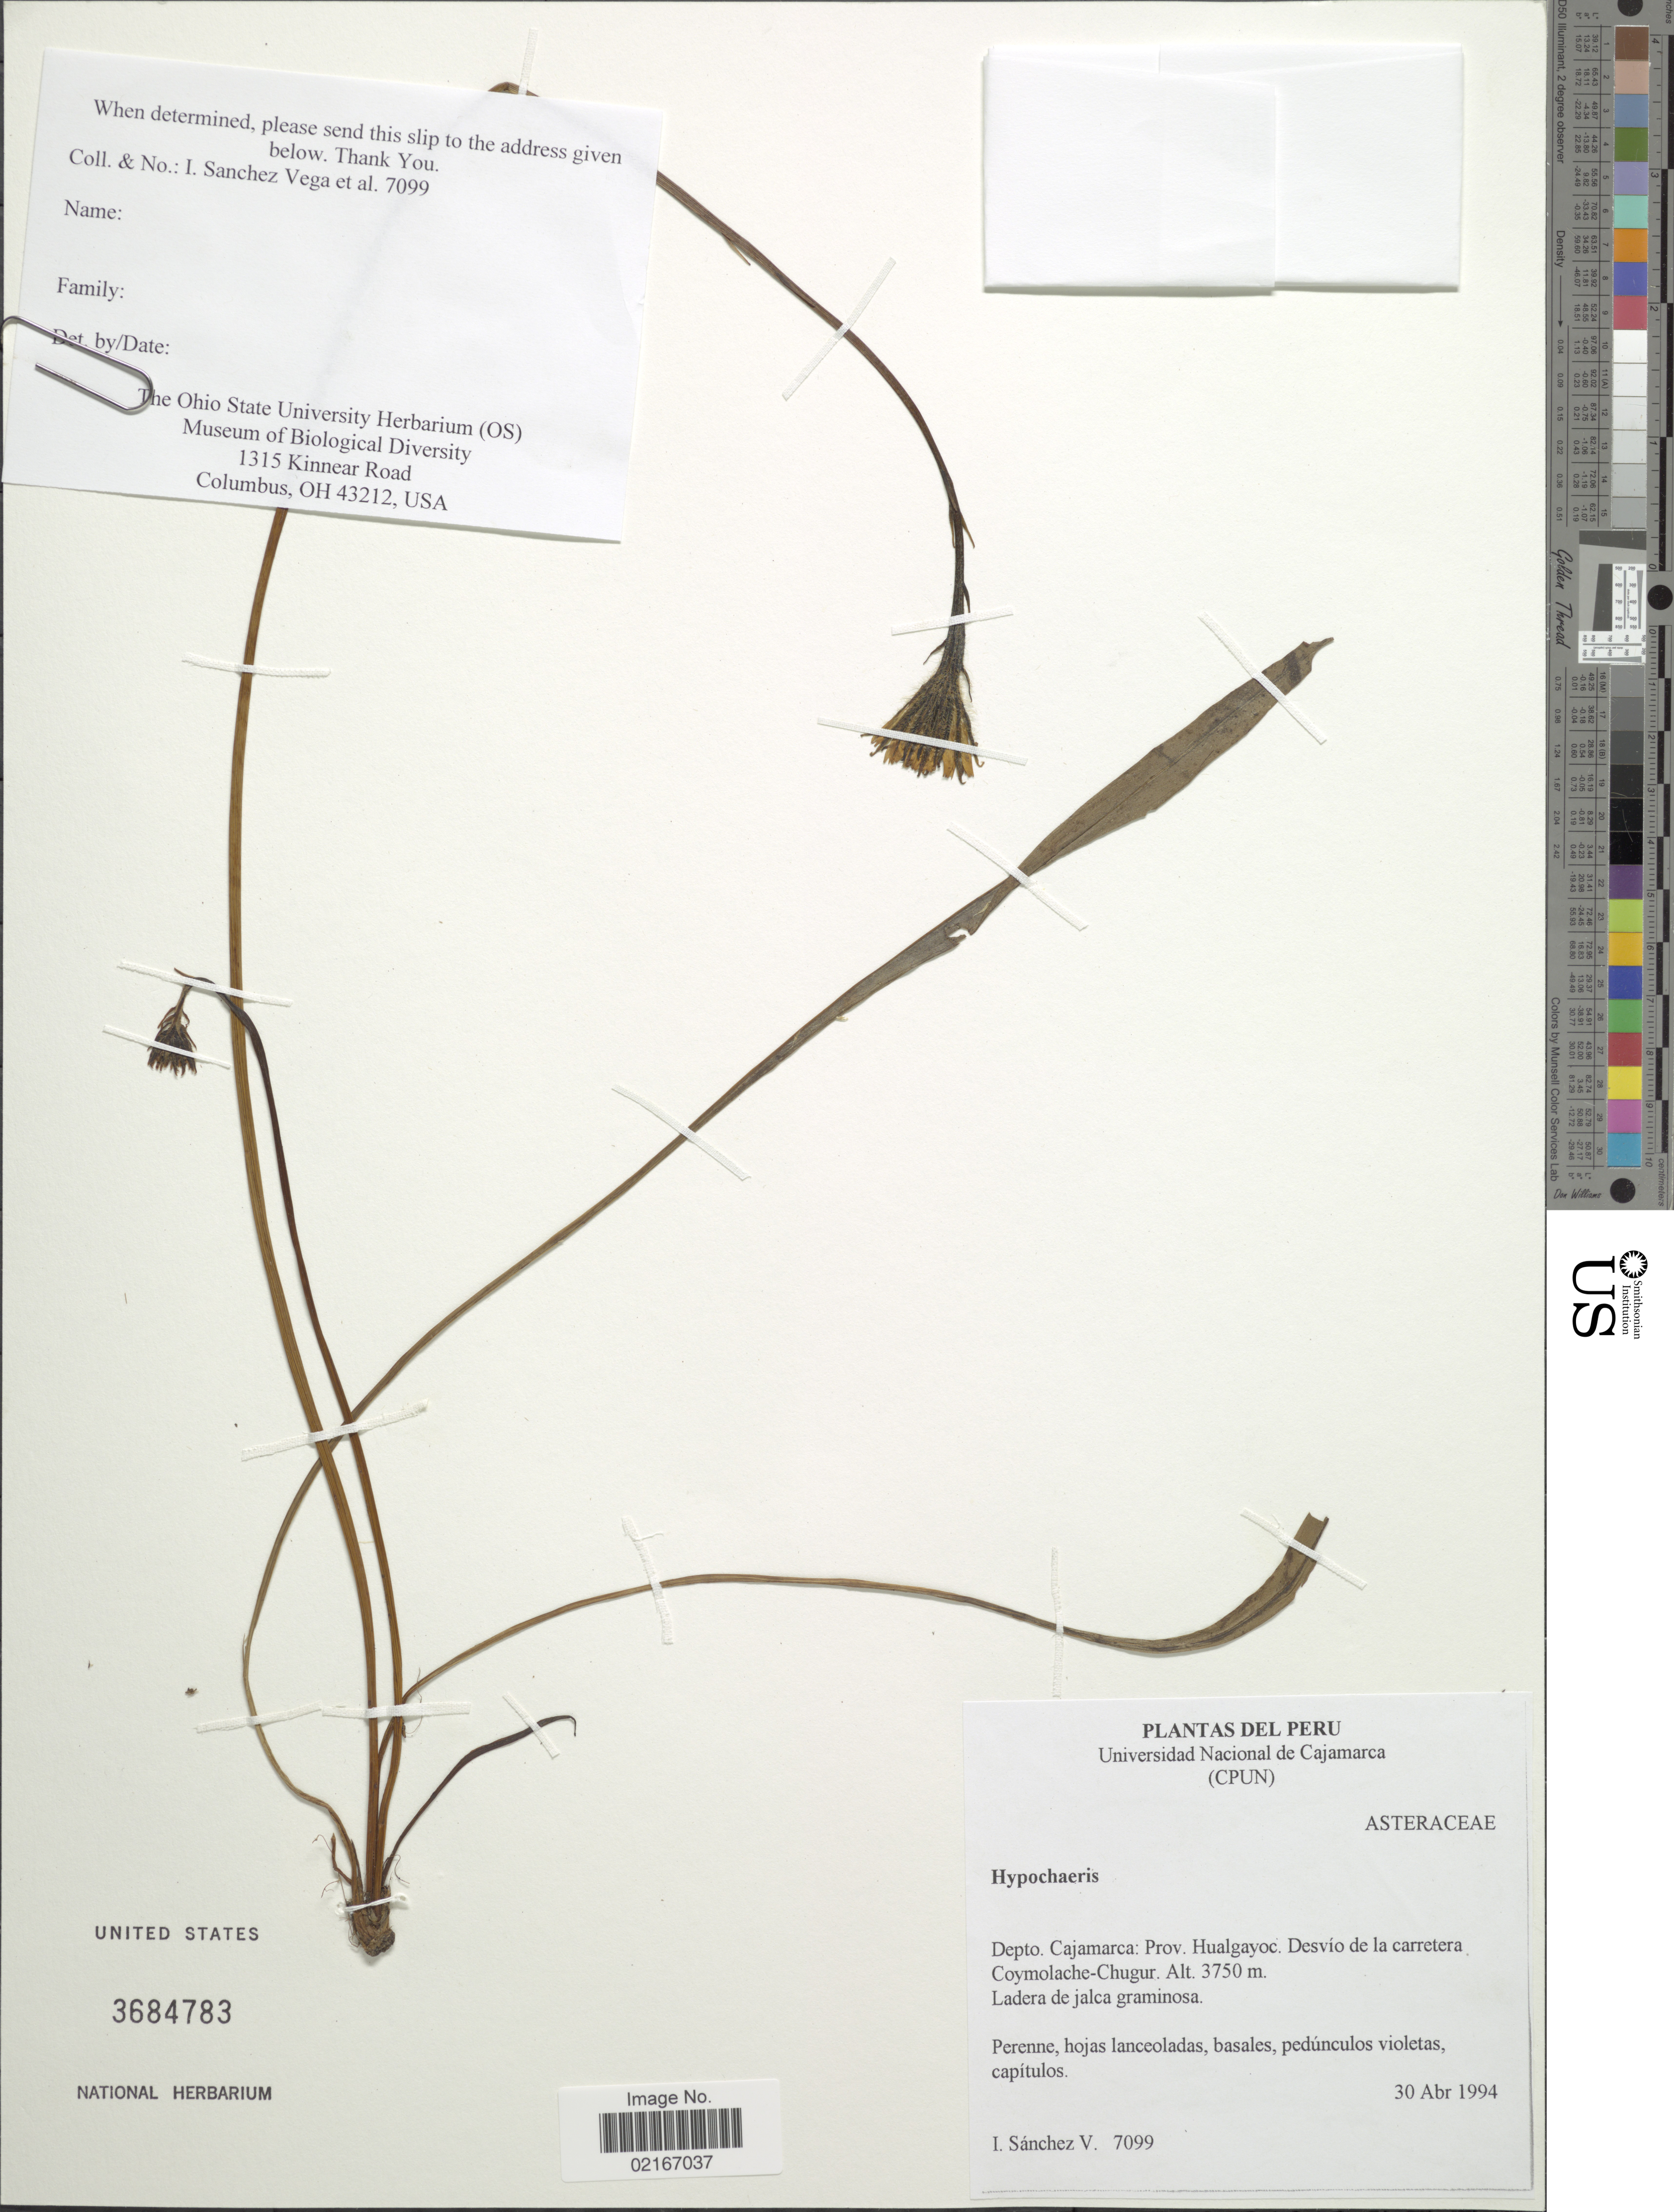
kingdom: Plantae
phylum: Tracheophyta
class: Magnoliopsida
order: Asterales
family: Asteraceae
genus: Hypochaeris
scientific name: Hypochaeris sp.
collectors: I. Sánchez Vega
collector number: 7099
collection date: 1994-04-30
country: Peru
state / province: Cajamarca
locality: Depto. Cajamarca: Prov. Hualgayoc. Desivio de la carretera Coymolache-Chugur, Ladera de jalca graminosa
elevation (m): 3750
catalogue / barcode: US 3684783